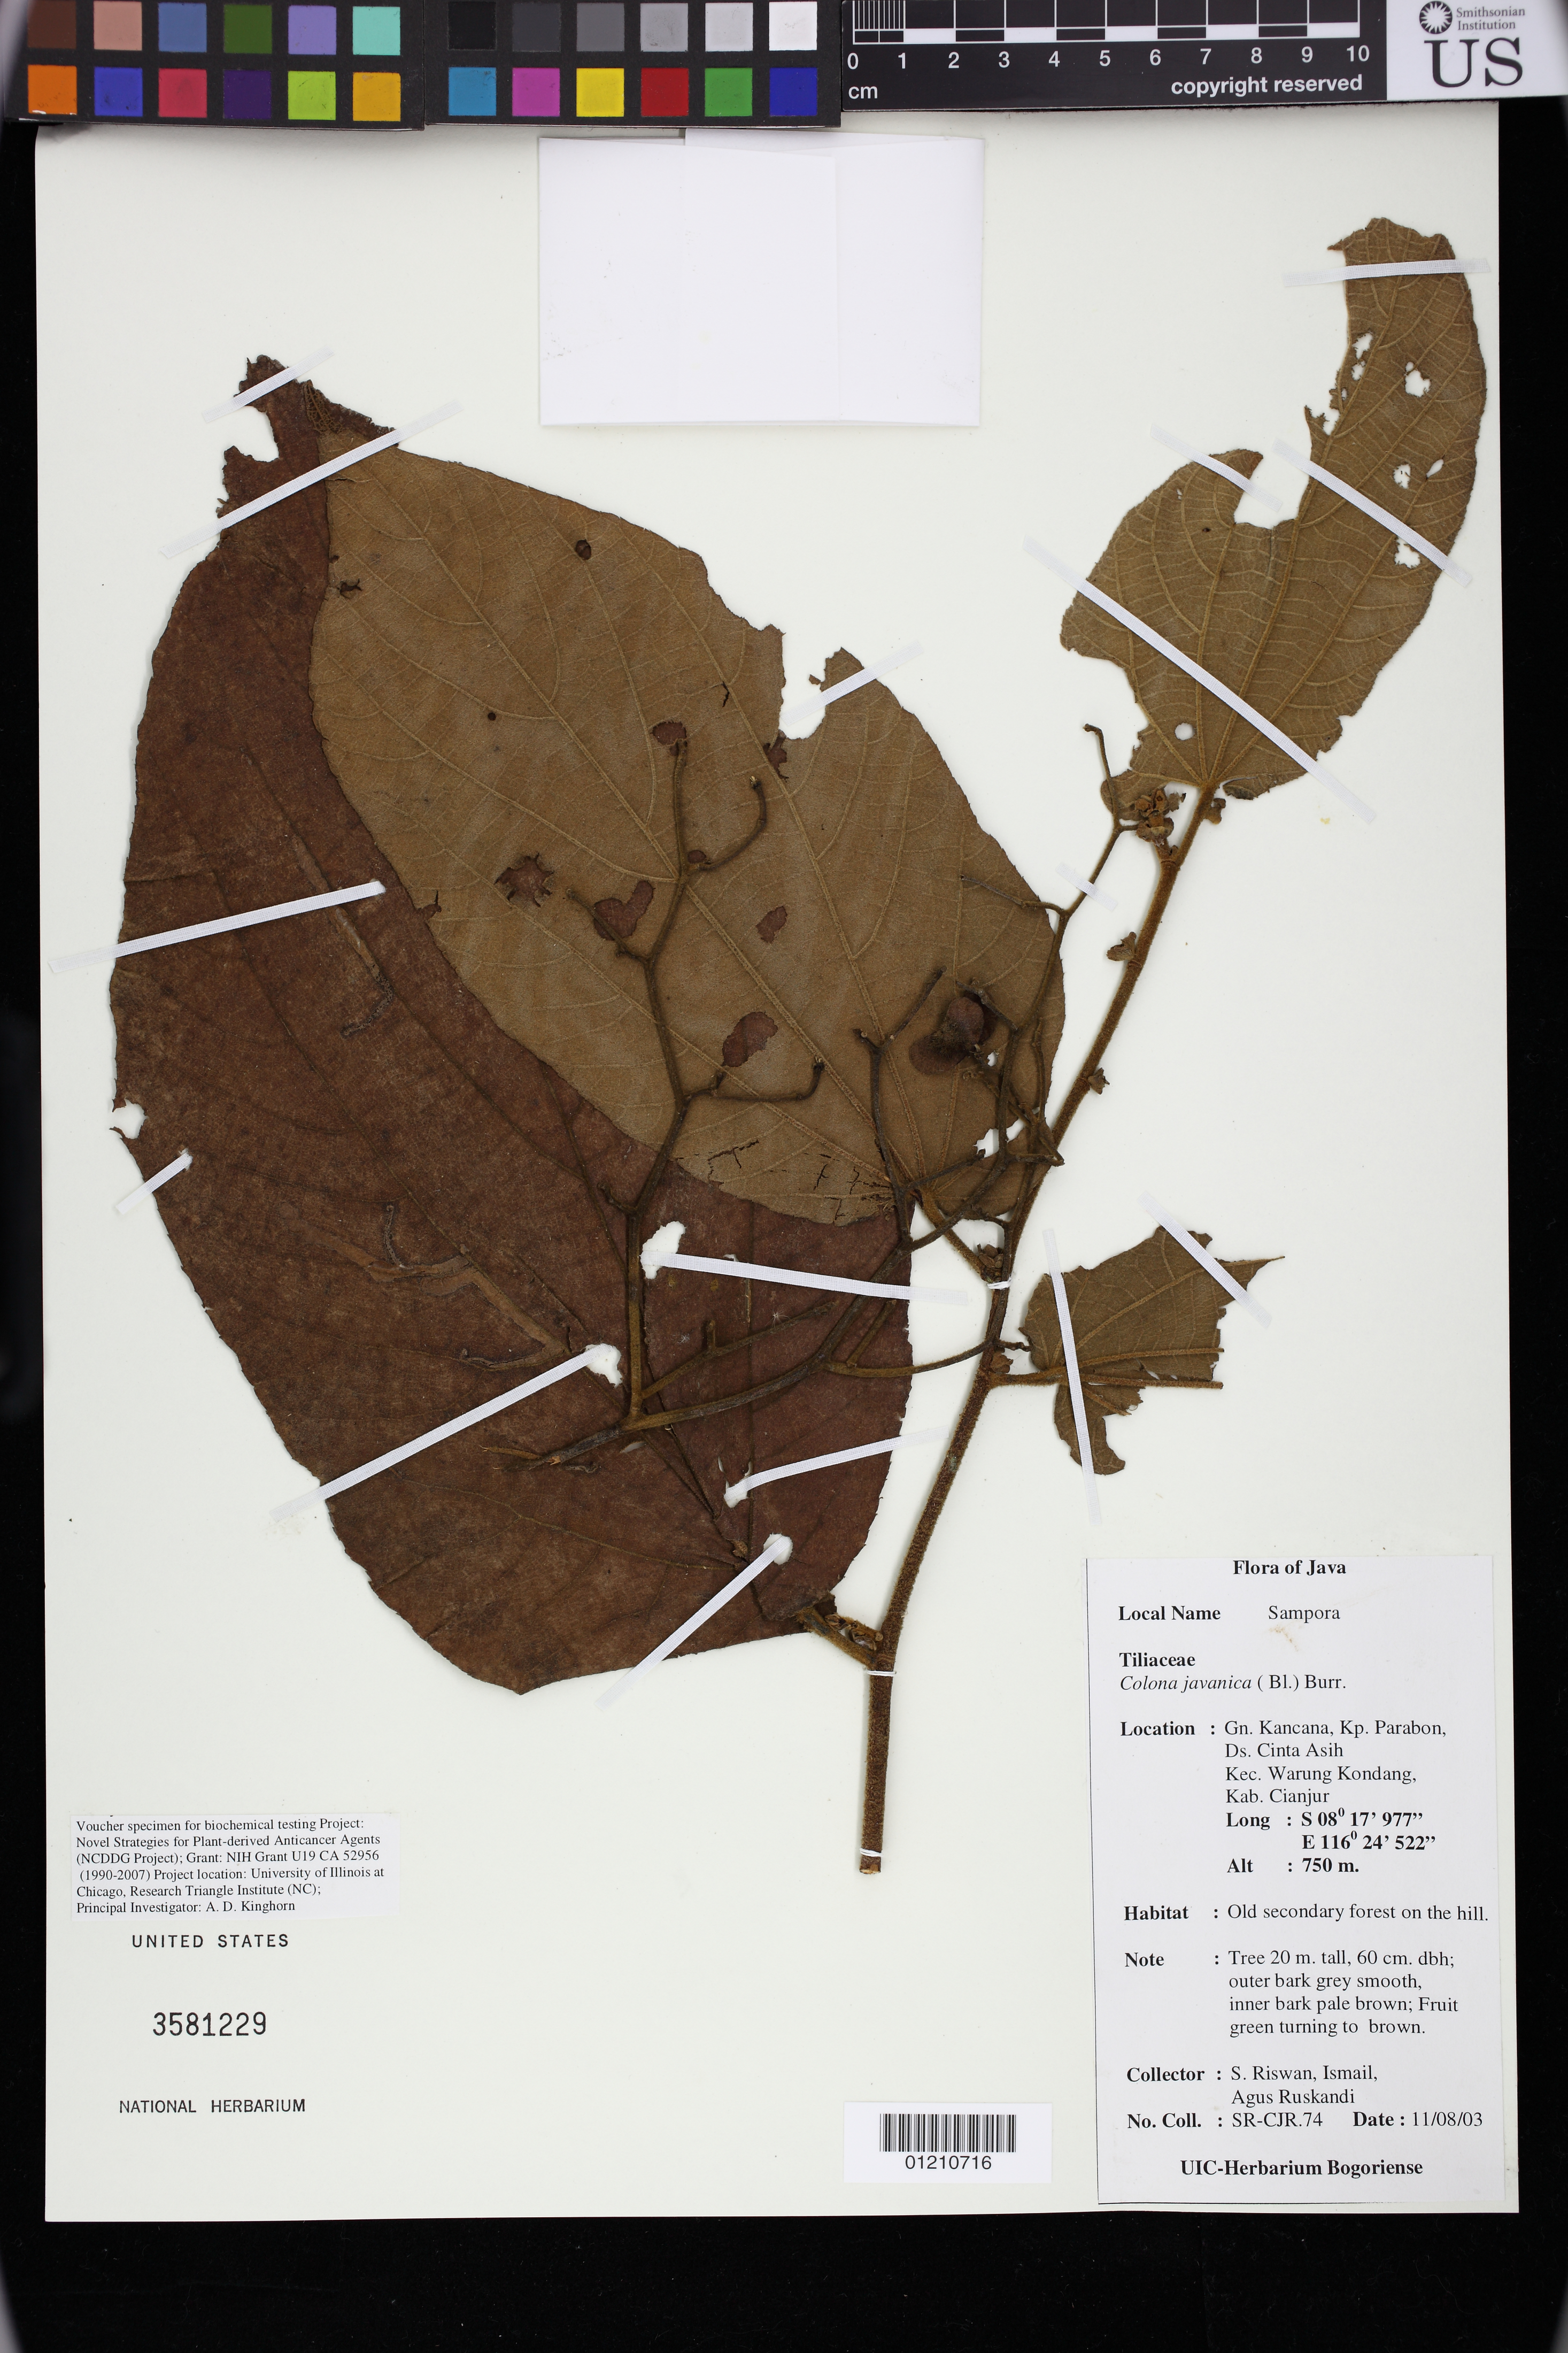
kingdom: Plantae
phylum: Tracheophyta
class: Magnoliopsida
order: Malvales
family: Malvaceae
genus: Colona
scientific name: Colona javanica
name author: (Blume) Burret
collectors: S. Riswan, Ismail & A. Ruskandi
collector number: SR-CJR.74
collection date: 2003-11-08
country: Indonesia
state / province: Kabupaten Cianjur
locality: Gn. Kancana, Kp. Parabon,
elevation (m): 750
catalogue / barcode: US 3581229